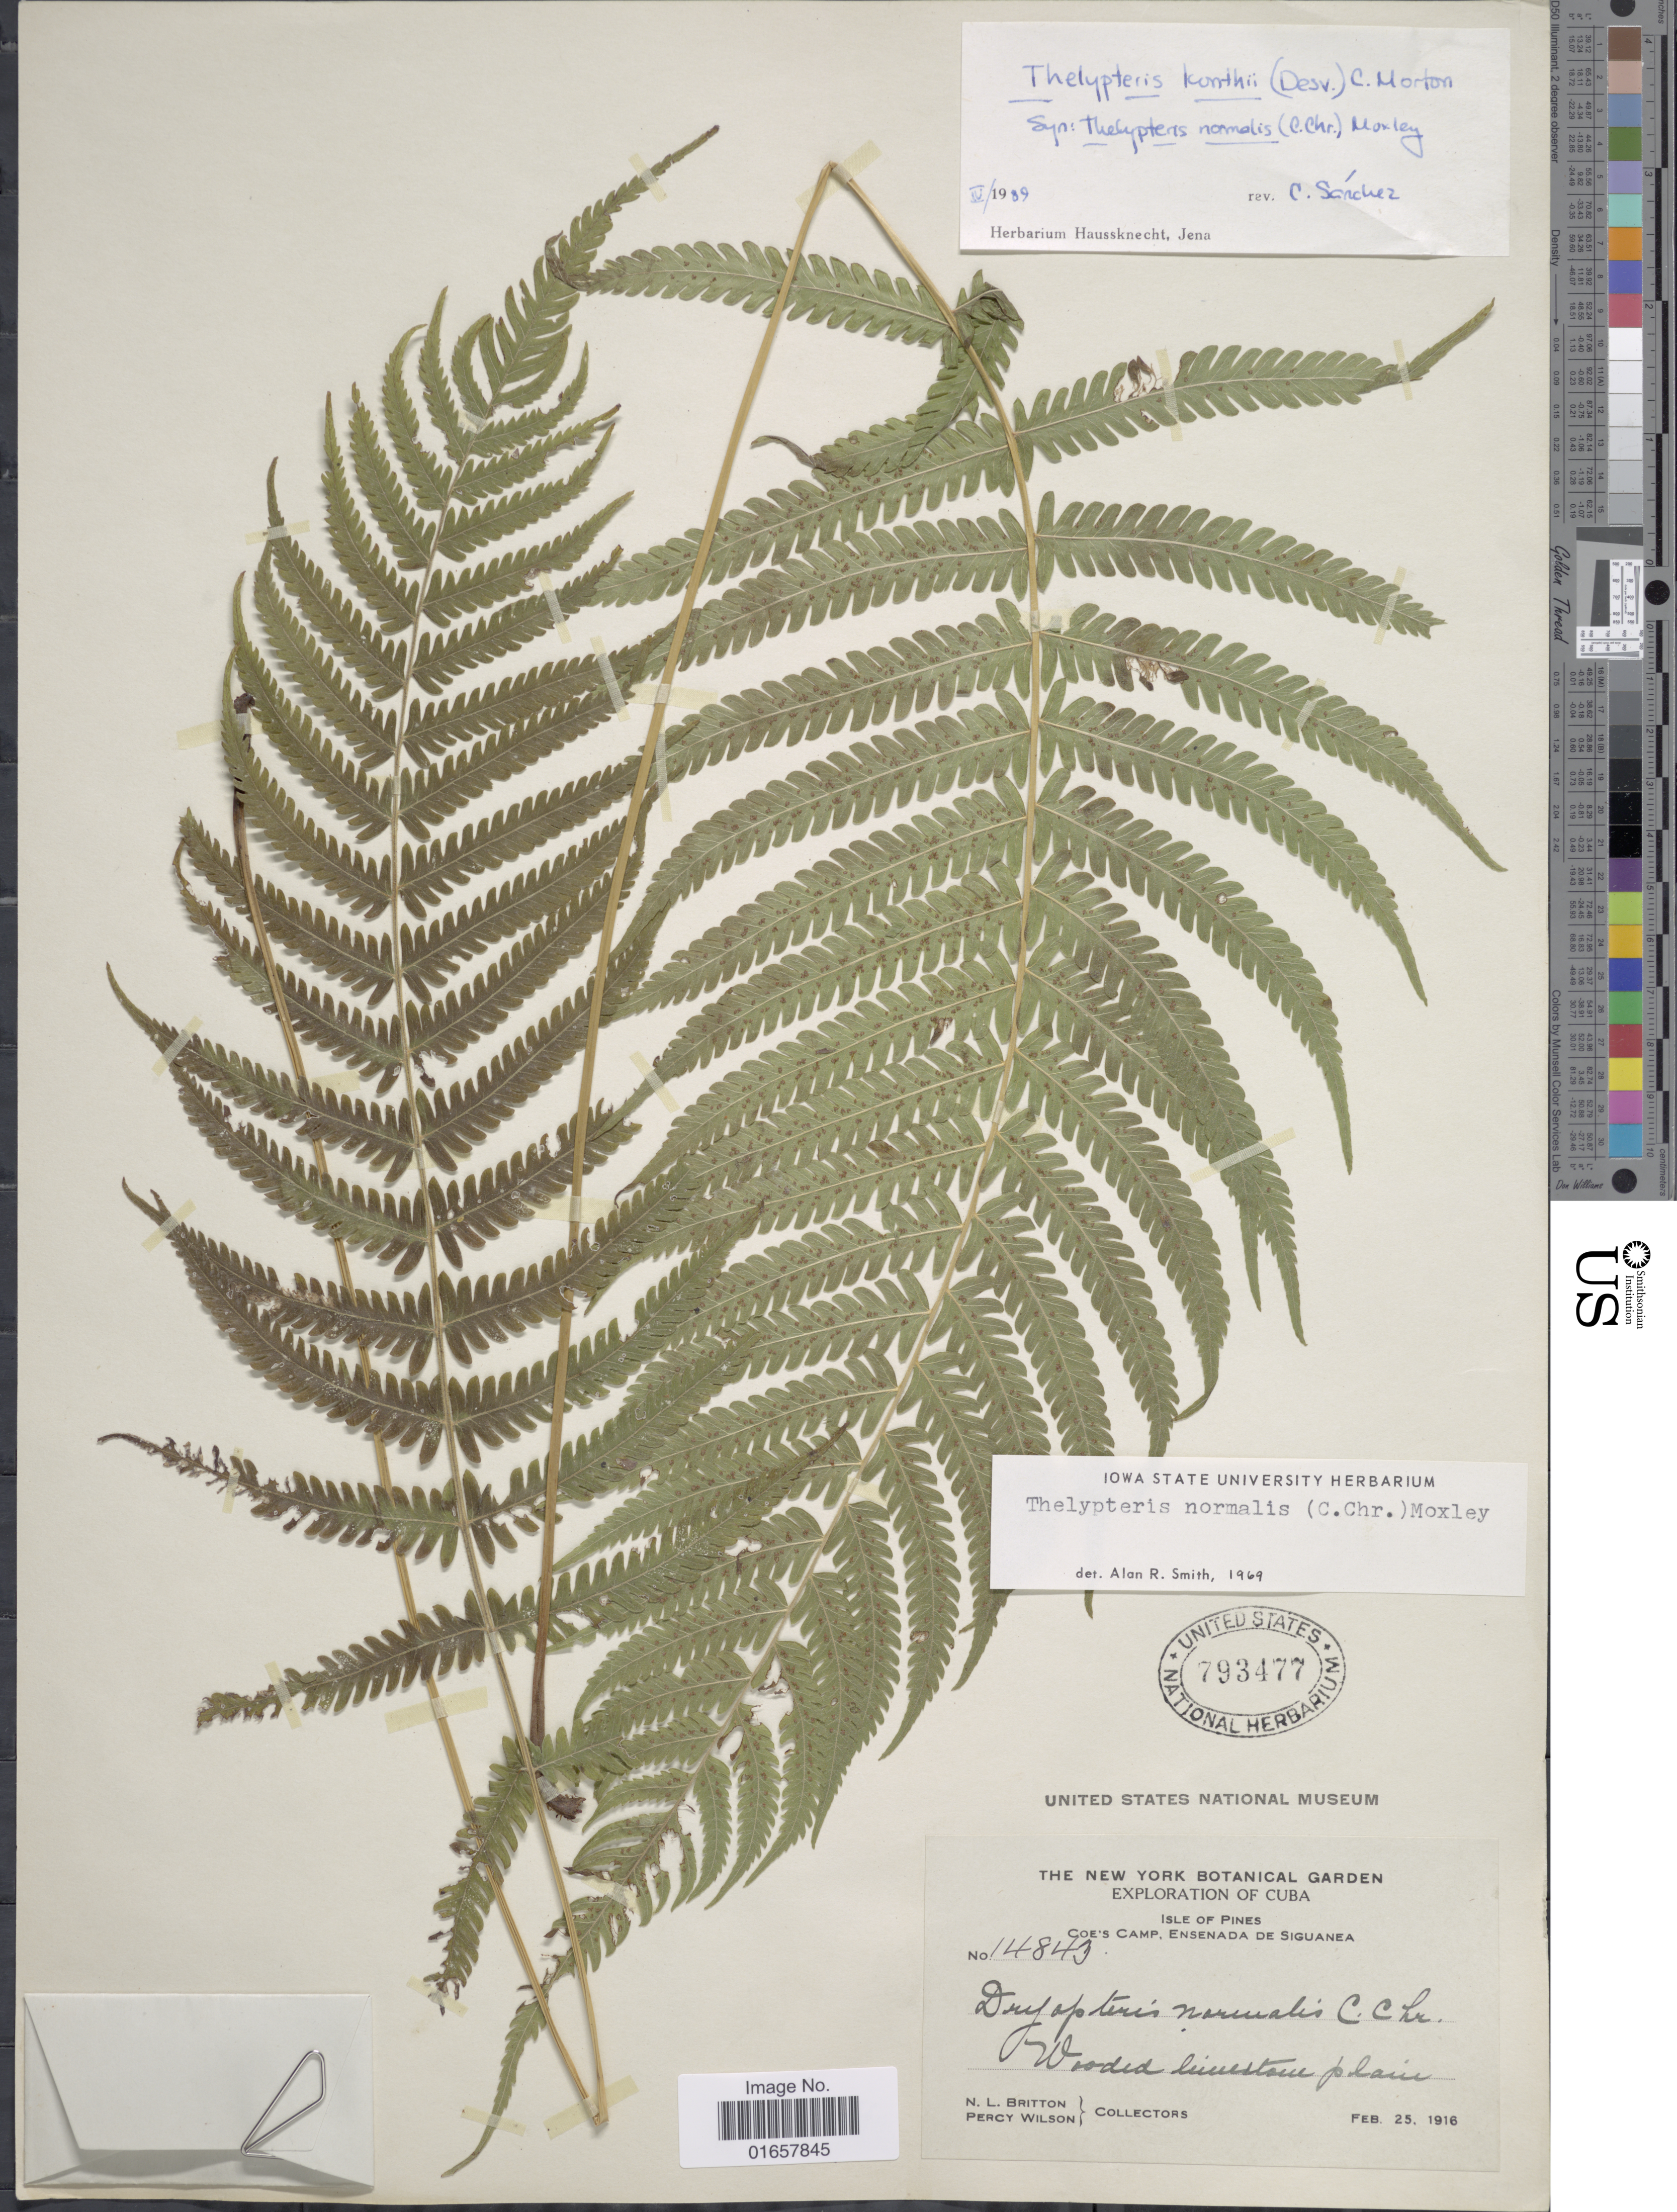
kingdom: Plantae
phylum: Tracheophyta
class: Polypodiopsida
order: Polypodiales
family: Thelypteridaceae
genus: Christella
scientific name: Christella kunthii comb. ined.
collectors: N. Britton & P. Wilson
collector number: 14843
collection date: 1916-02-25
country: Cuba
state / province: Isla de la Juventud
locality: Cuba, Isle of Pines, Coe's Camp, Ensenada de Siguanea.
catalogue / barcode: US 793477